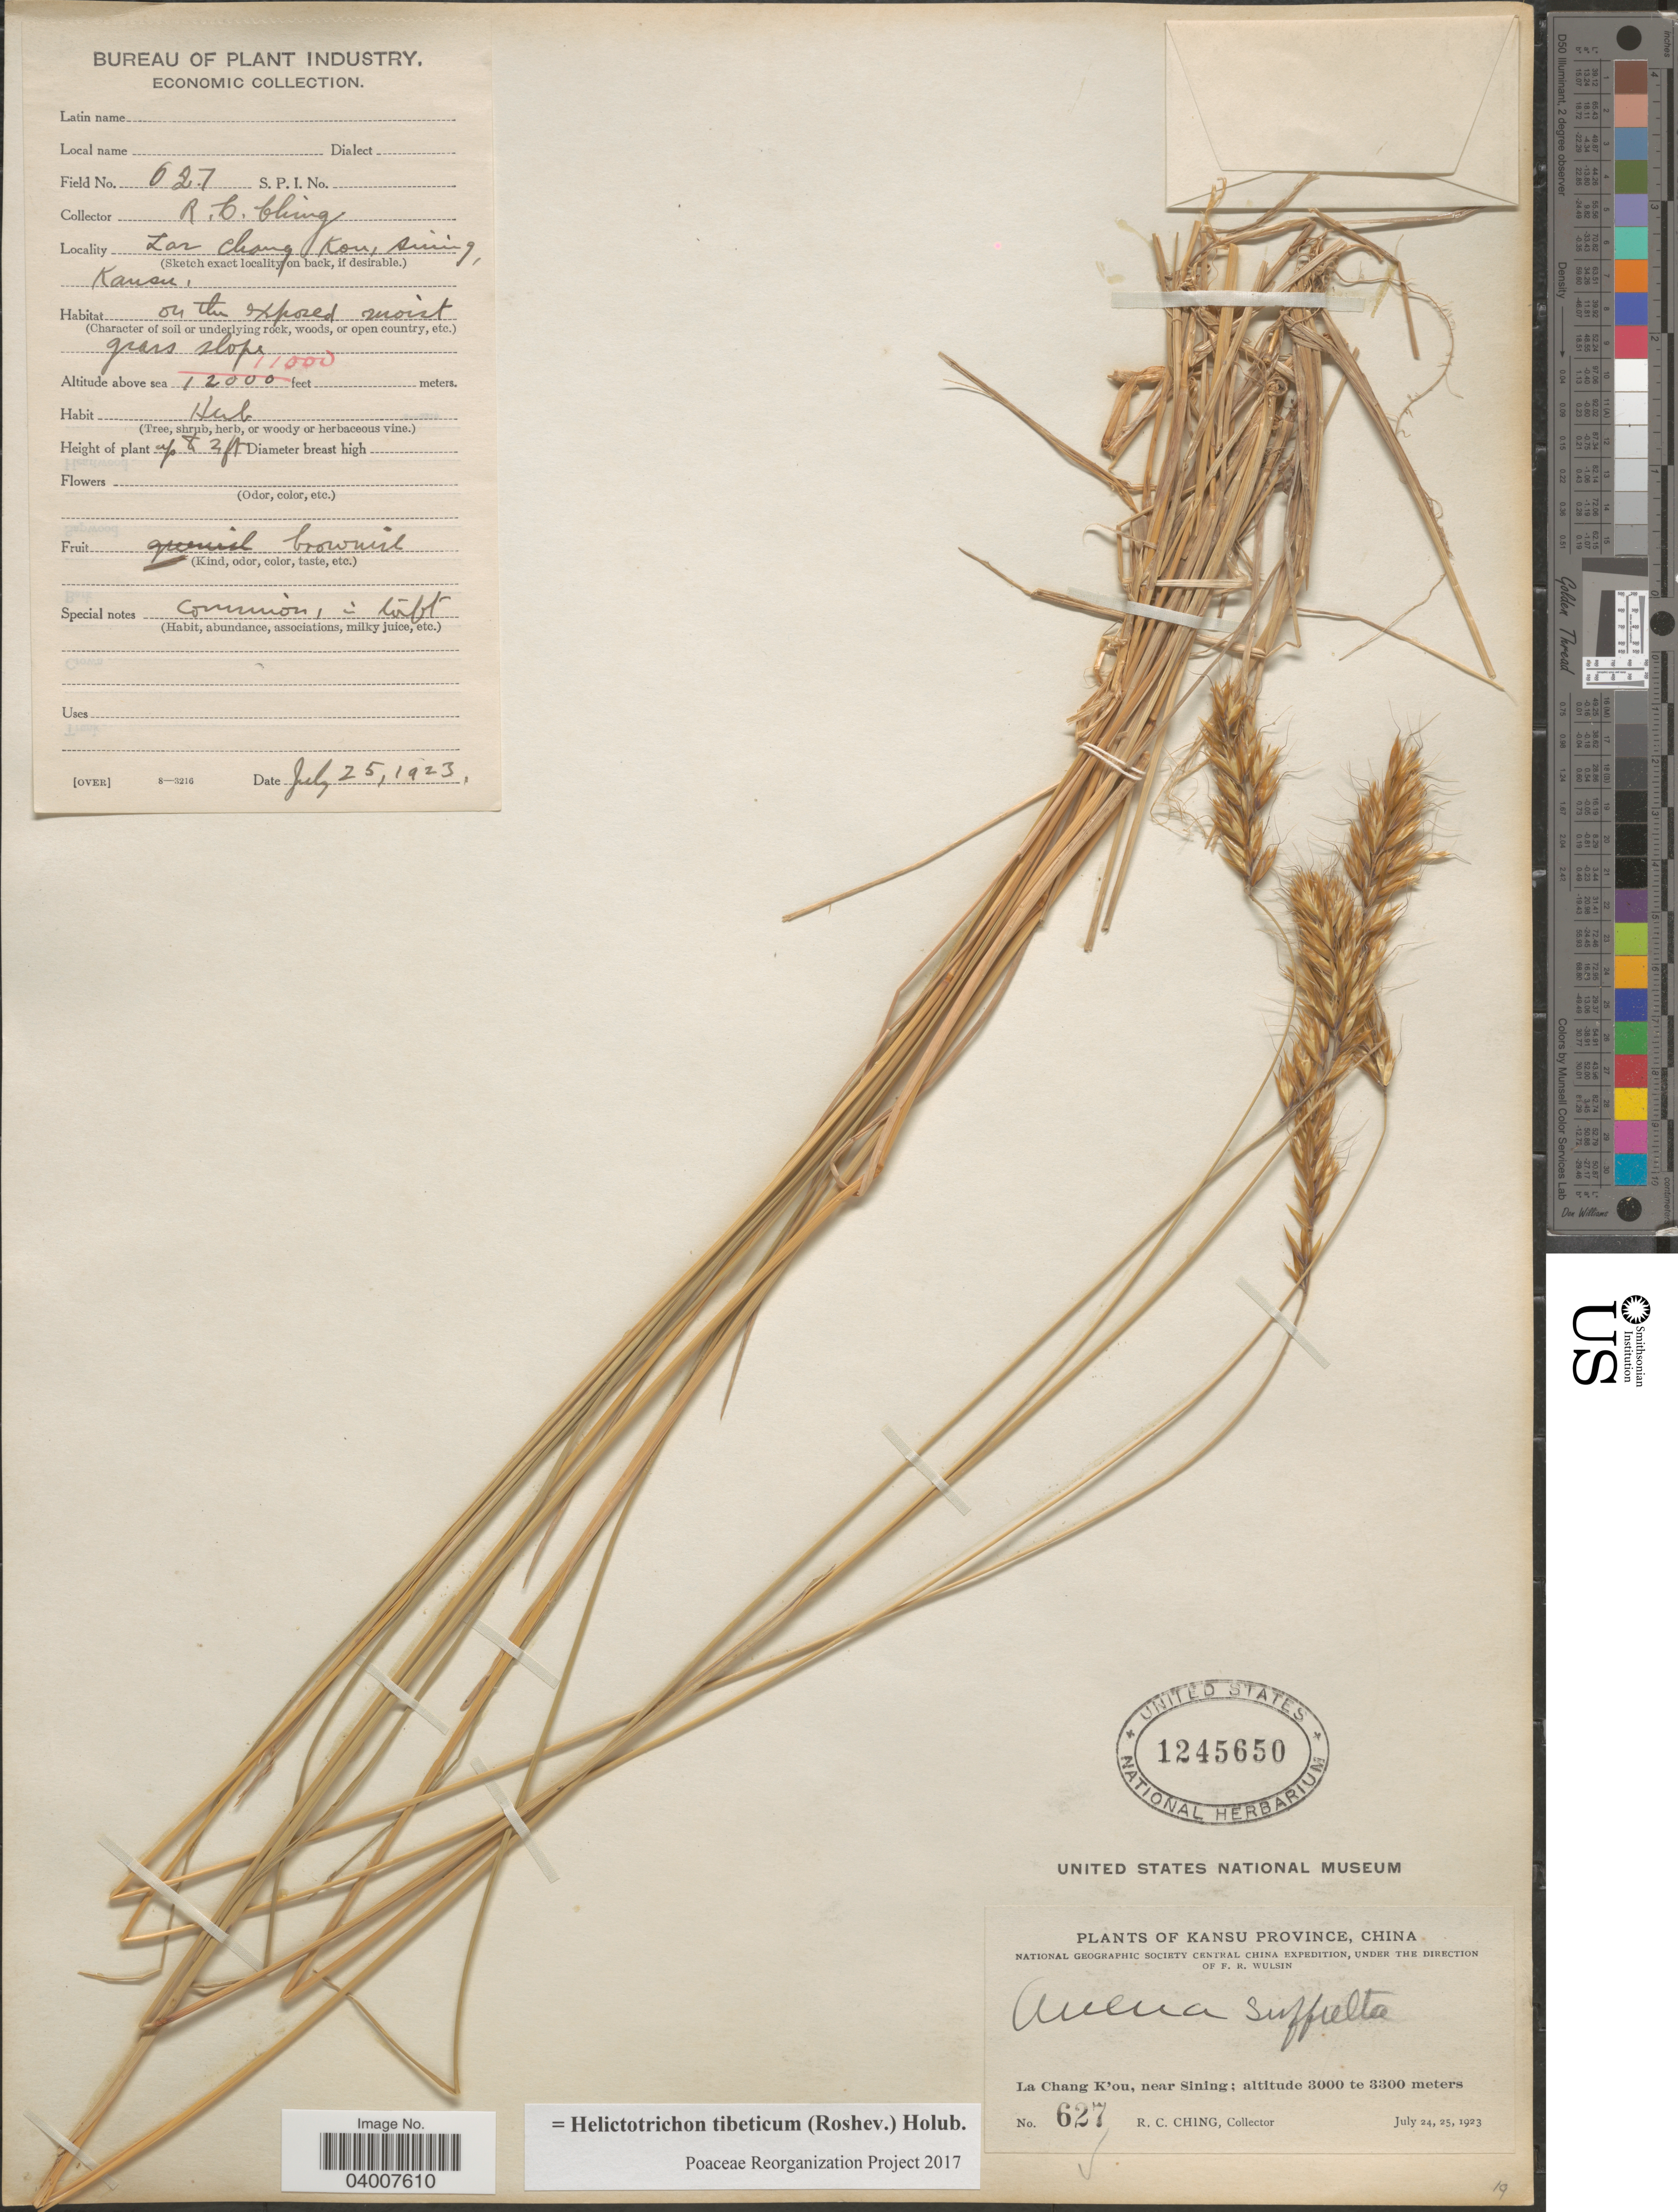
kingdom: Plantae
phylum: Tracheophyta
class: Liliopsida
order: Poales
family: Poaceae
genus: Helictotrichon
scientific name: Helictotrichon tibeticum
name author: (Roshev.) Holub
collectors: R. C. Ching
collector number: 627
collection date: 1923-07-25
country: China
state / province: Gansu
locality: Kansu Province. La Chang K'ou, near Sining. Lar Chang Kou, Sining, Kansu.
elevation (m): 3353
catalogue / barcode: US 1245650